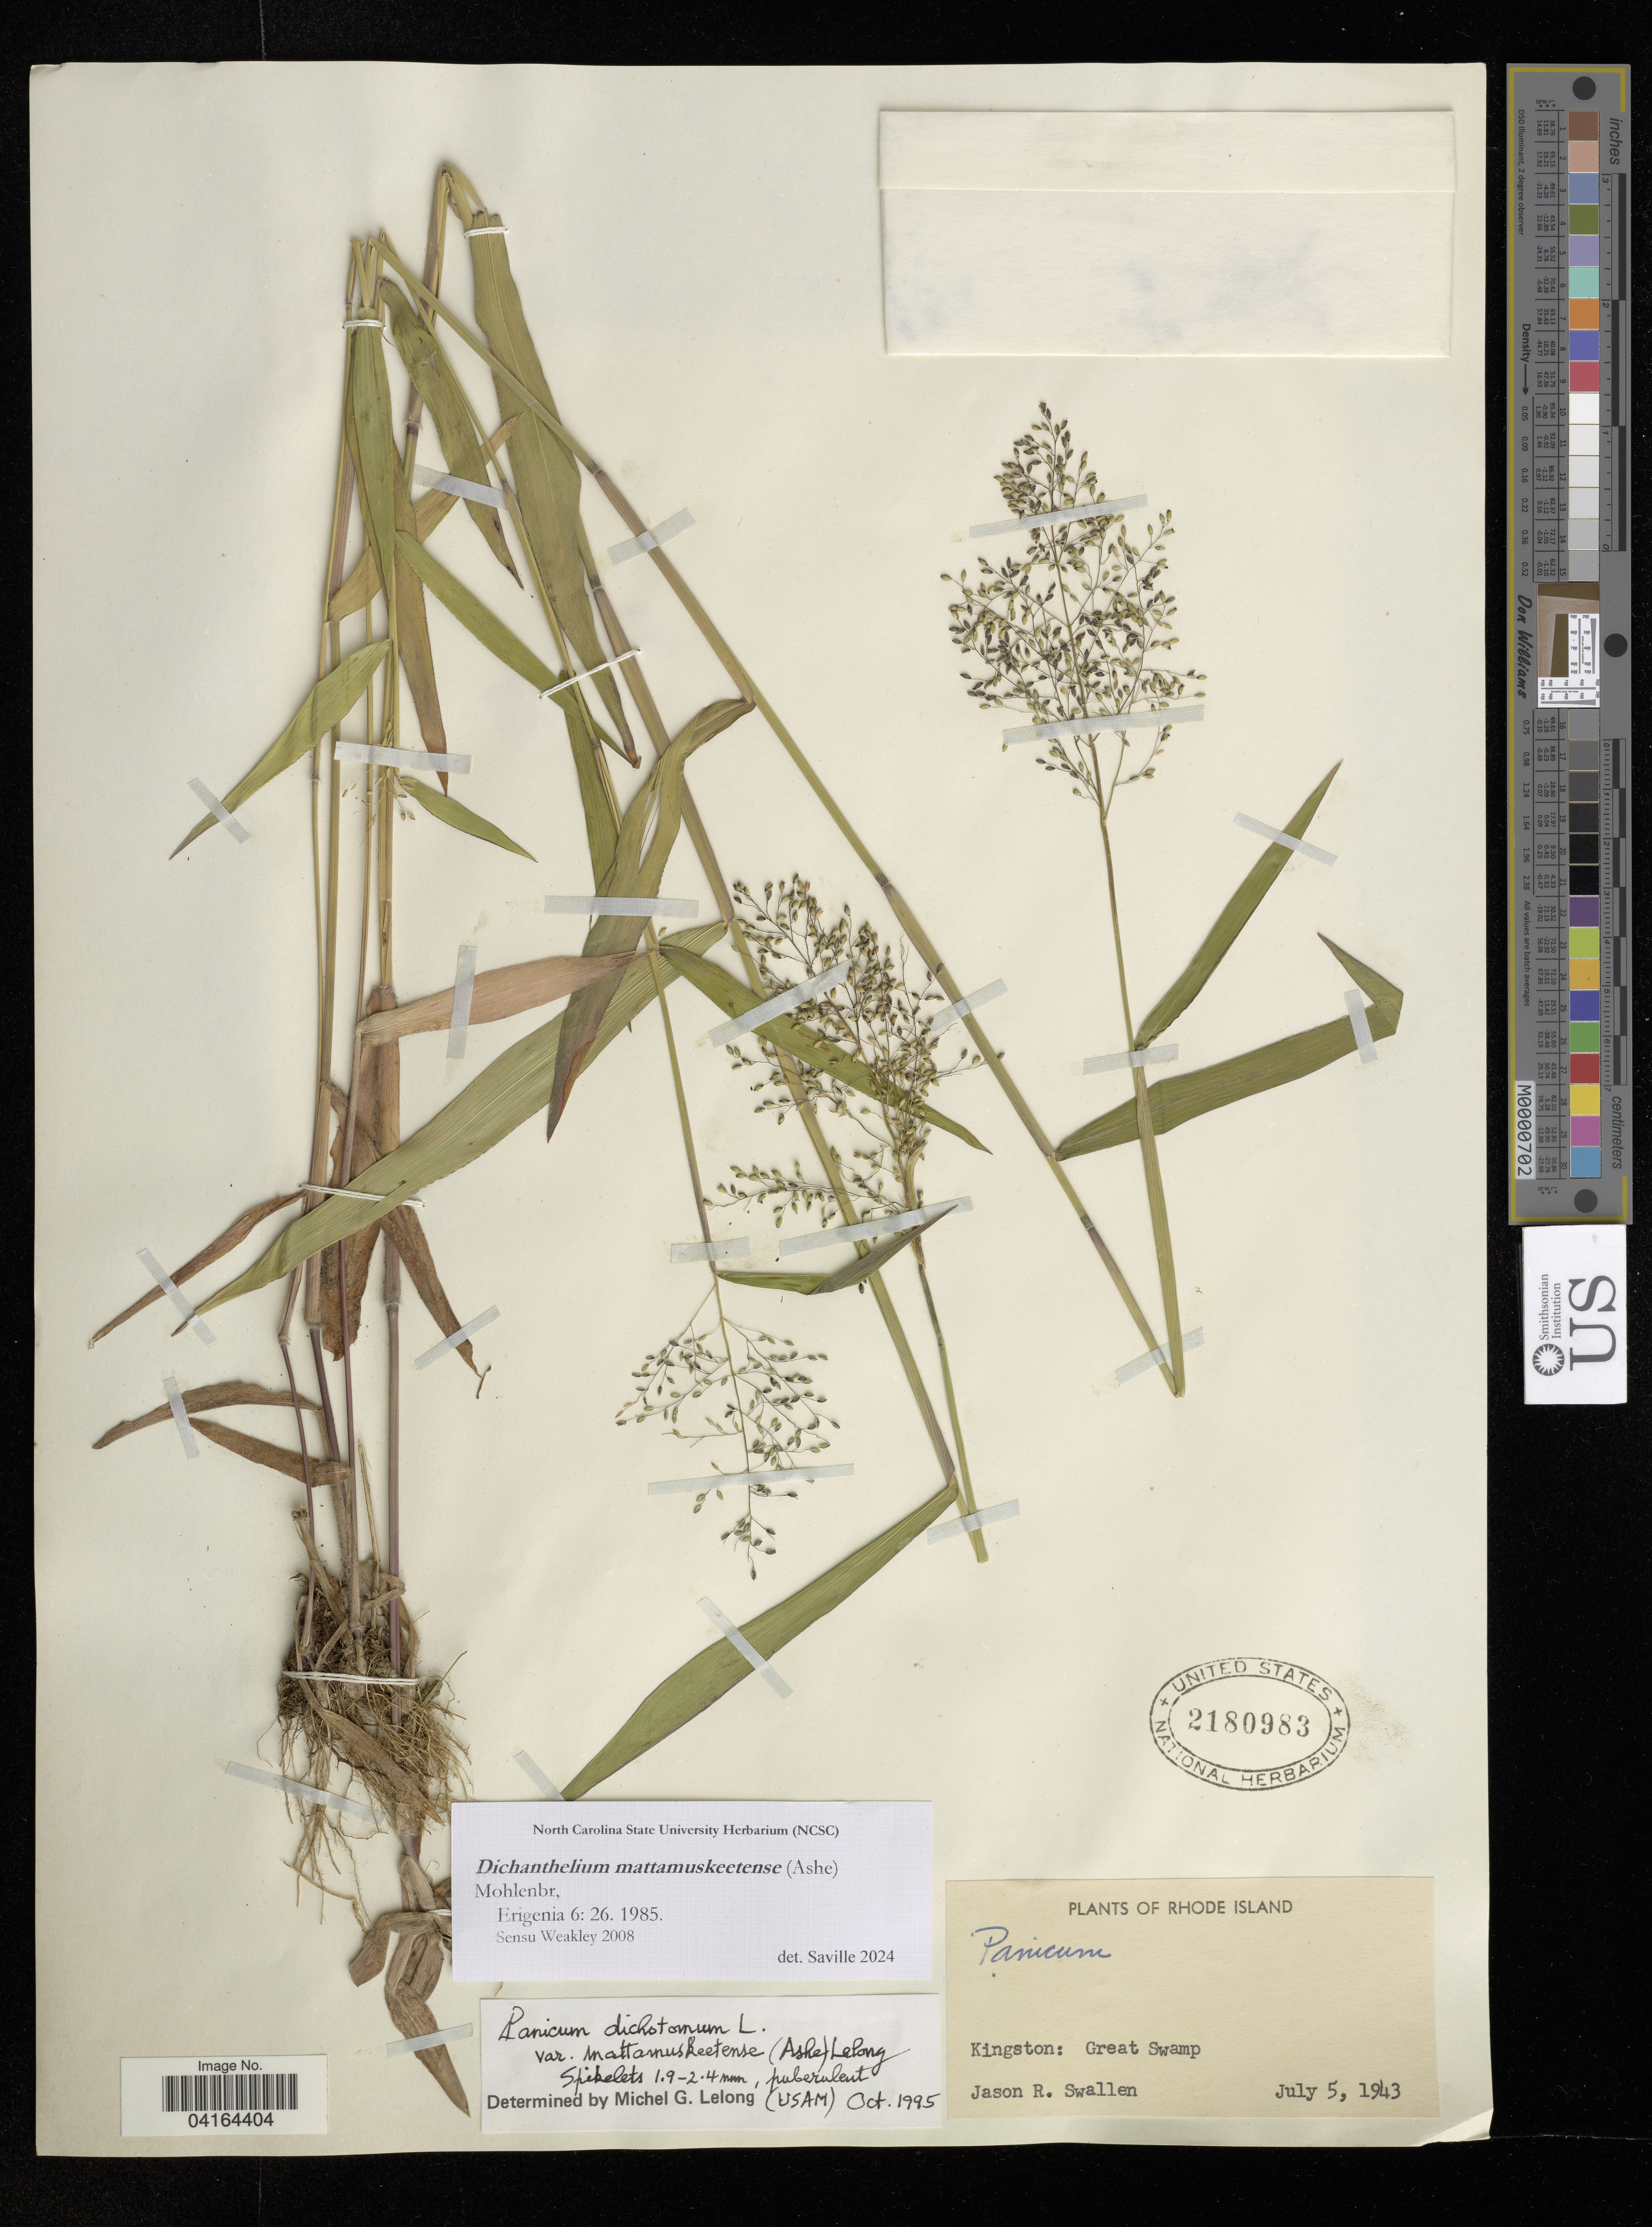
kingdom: Plantae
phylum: Tracheophyta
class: Liliopsida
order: Poales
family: Poaceae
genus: Dichanthelium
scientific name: Dichanthelium mattamuskeetense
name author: (Ashe) Mohlenbr.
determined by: Saville, A. C., (NCSC), North Carolina State University (UNITED STATES)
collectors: J. R. Swallen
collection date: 1943-07-05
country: United States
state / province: Rhode Island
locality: Kingston: Great Swamp.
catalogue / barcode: US 2180983